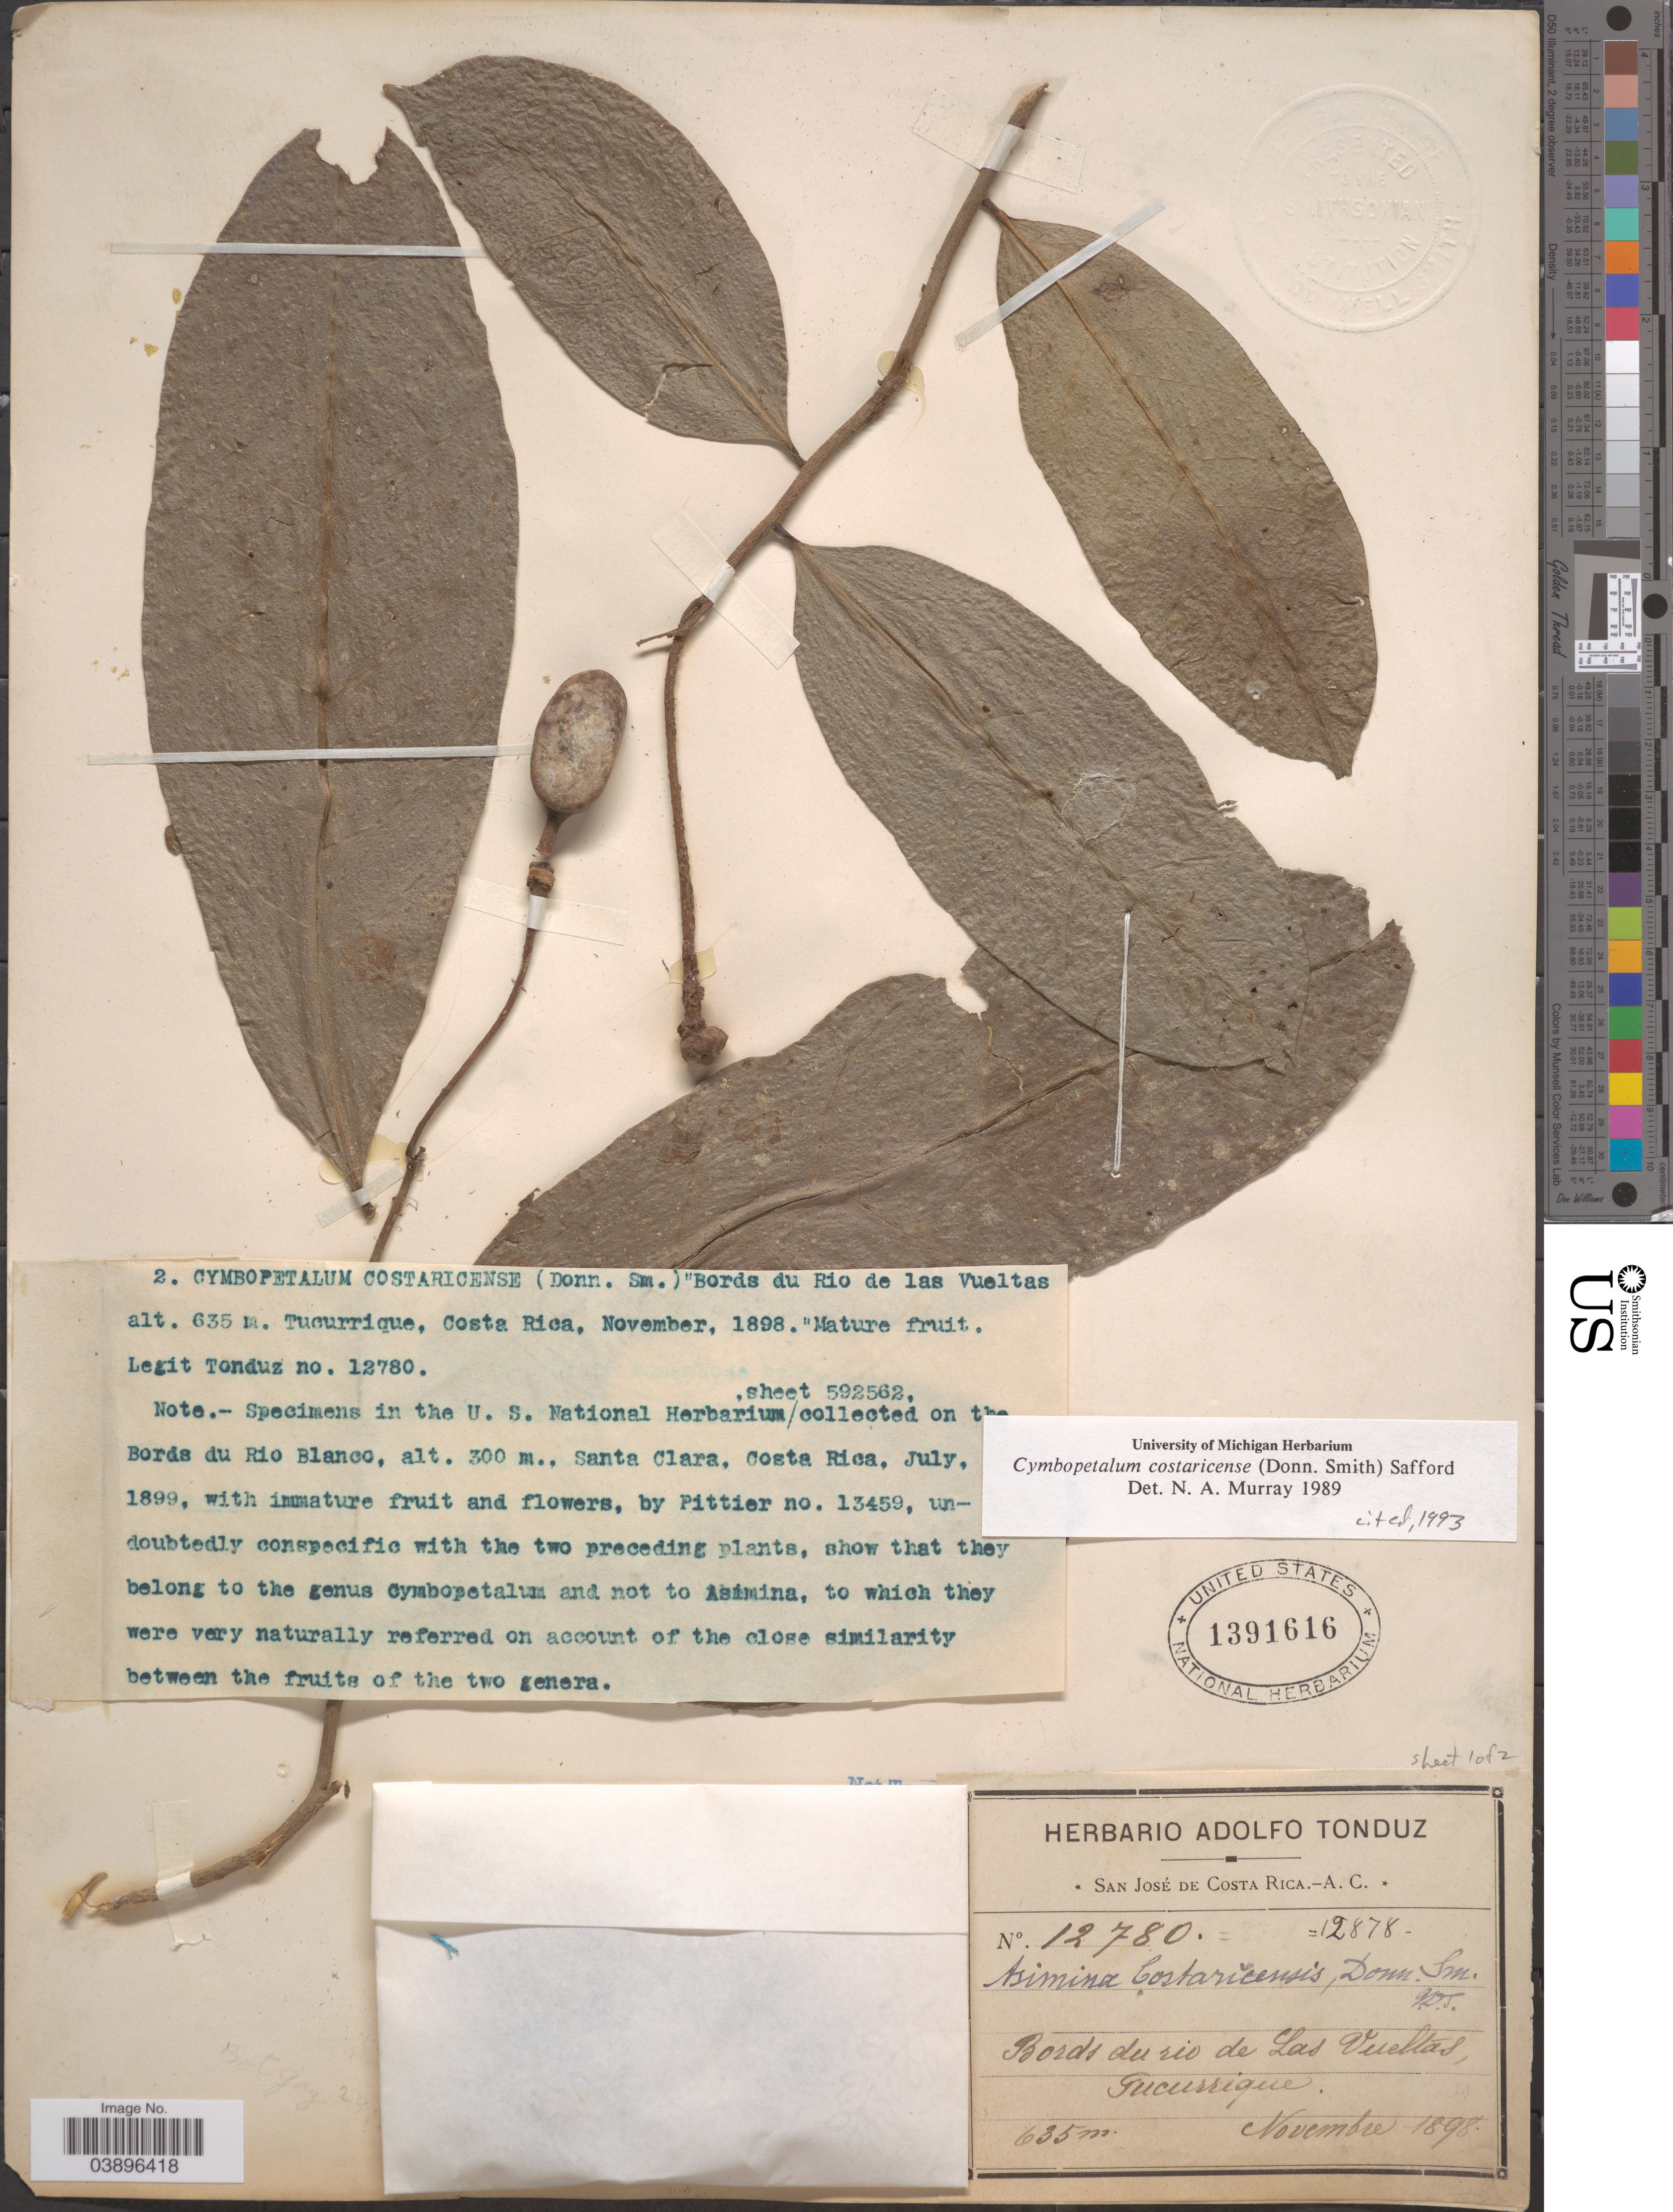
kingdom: Plantae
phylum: Tracheophyta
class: Magnoliopsida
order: Magnoliales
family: Annonaceae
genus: Cymbopetalum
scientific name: Cymbopetalum costaricense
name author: (Donn. Sm.) R.E. Fr.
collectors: A. Tonduz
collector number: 12780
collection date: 1898-11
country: Costa Rica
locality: Bords du Rio de las Vueltas, Tucurrique.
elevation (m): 635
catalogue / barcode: US 1391616